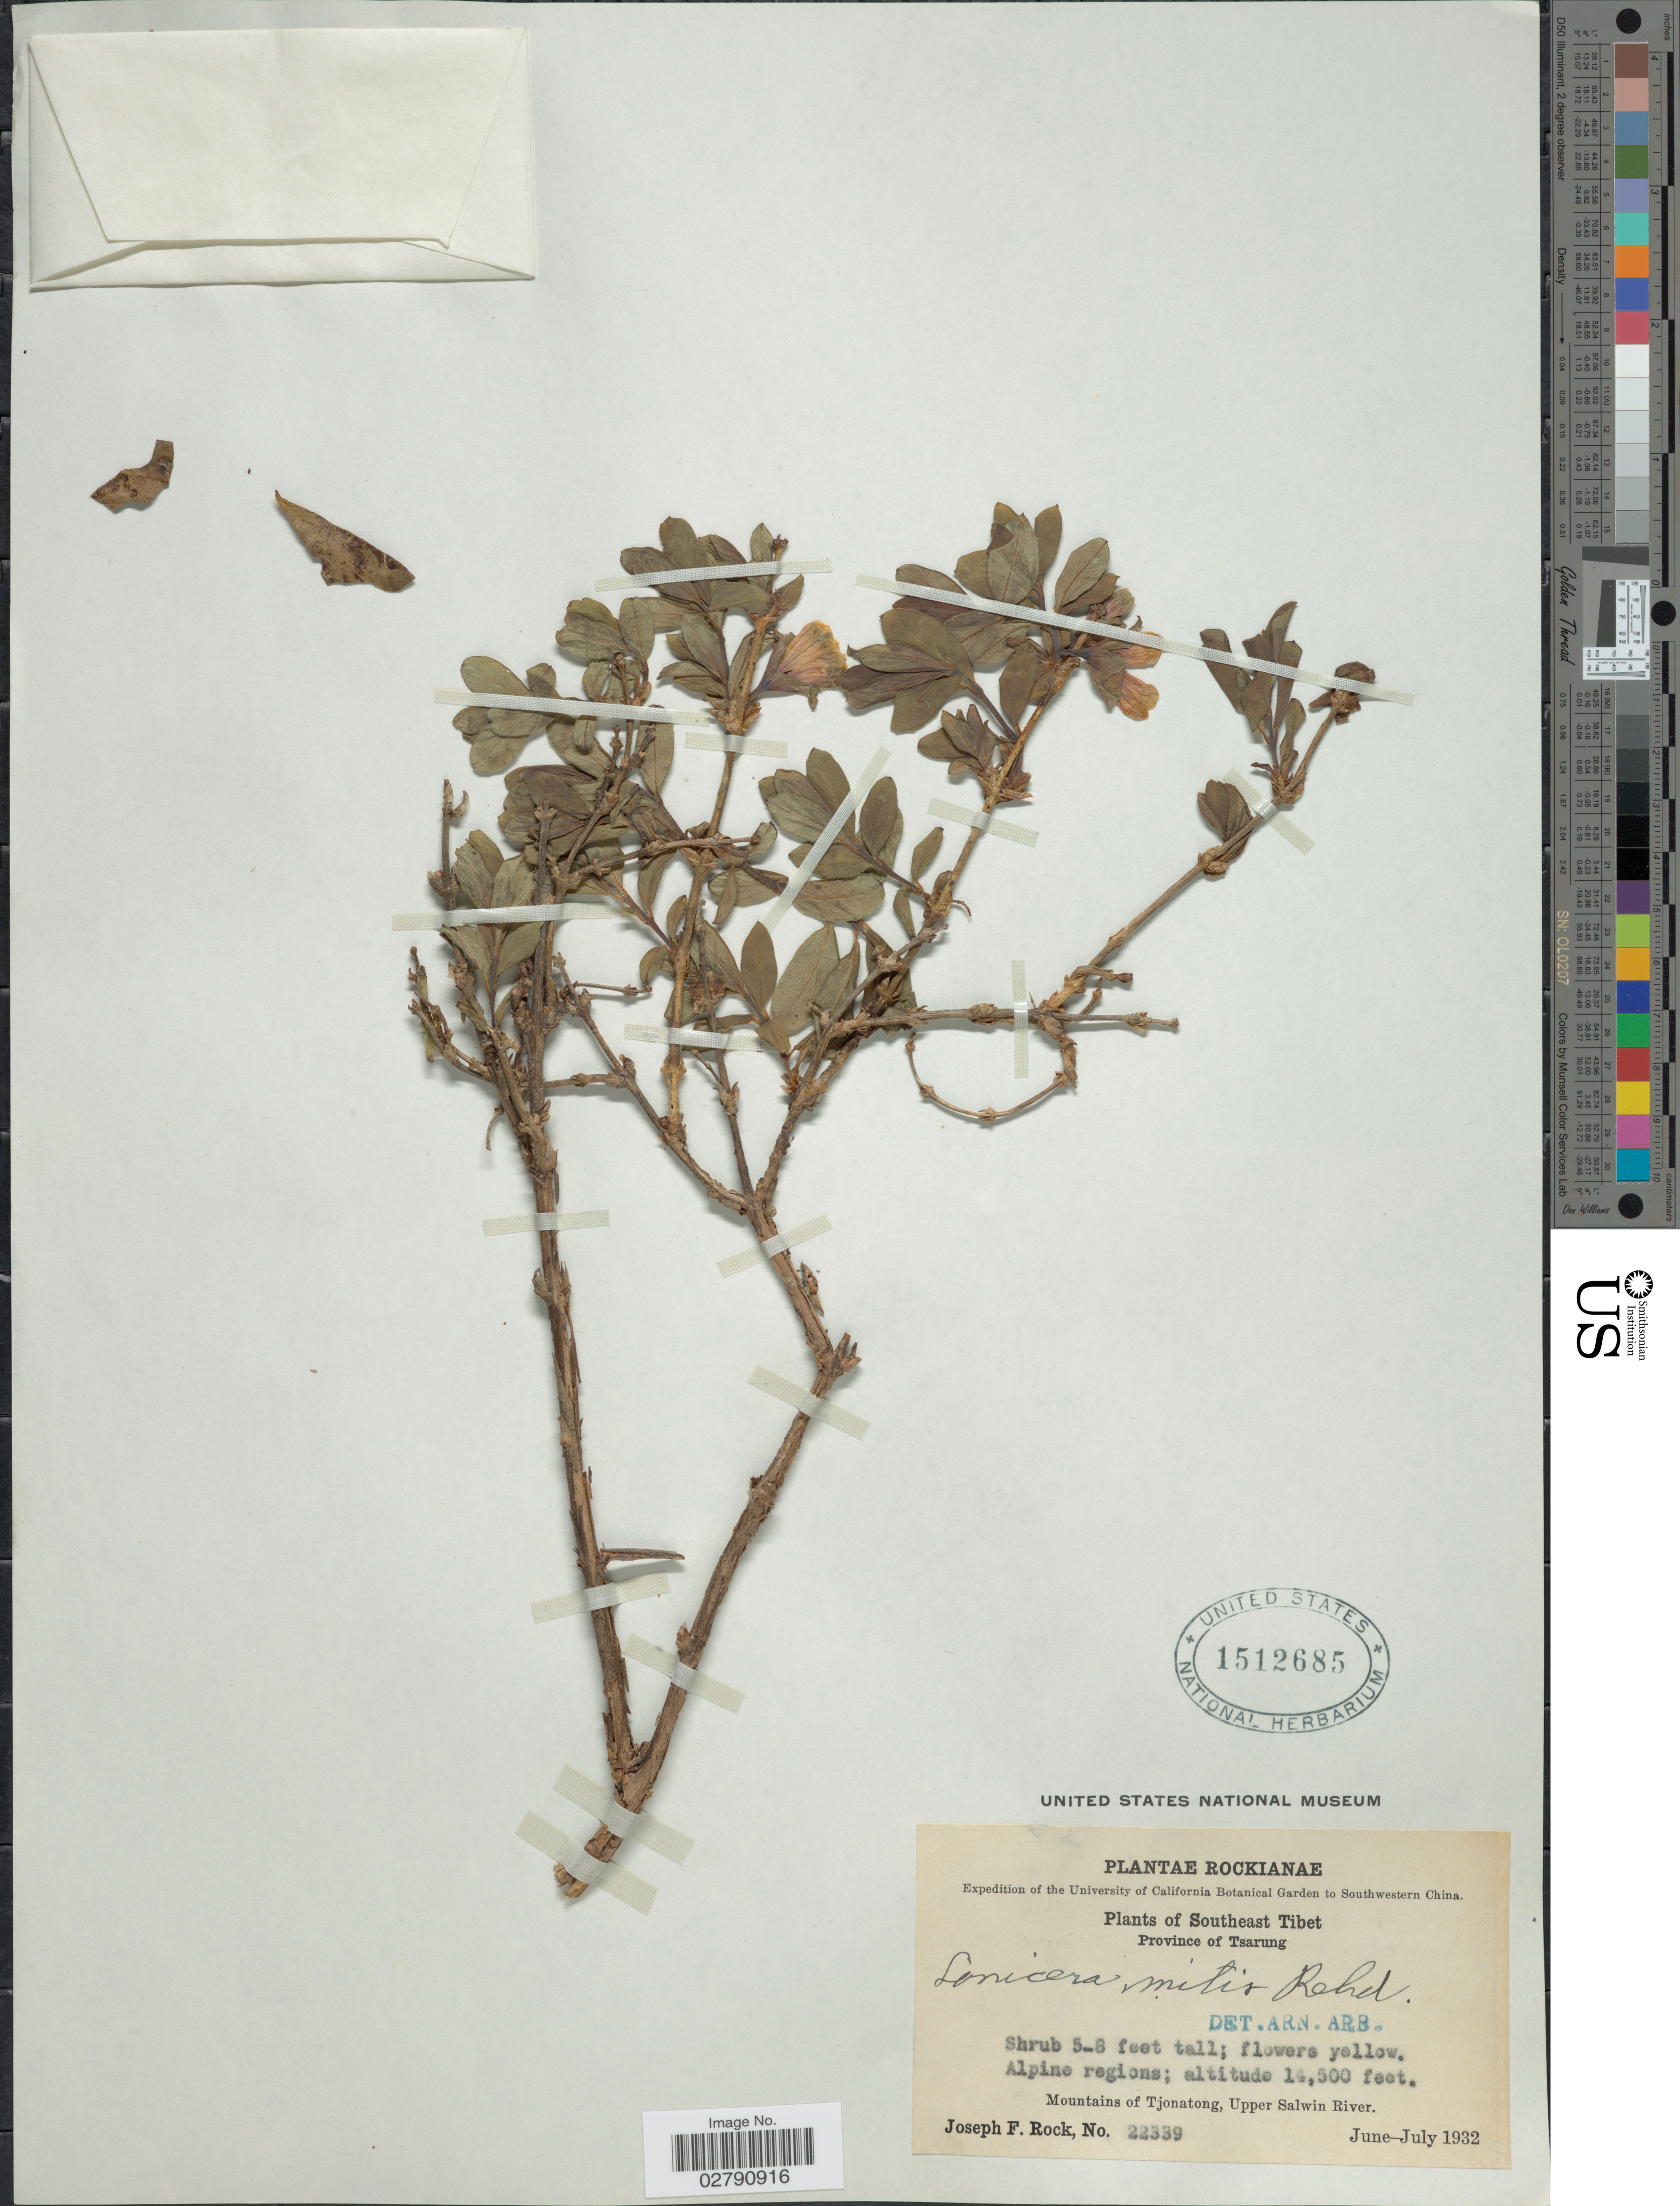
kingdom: Plantae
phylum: Tracheophyta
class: Magnoliopsida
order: Dipsacales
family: Caprifoliaceae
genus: Lonicera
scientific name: Lonicera mitis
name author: Rehder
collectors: J. F. Rock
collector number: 22339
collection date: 1932-06/1932-07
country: China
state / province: Xizang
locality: Southeast Tibet. Province of Tsarung. Mountains of Tjonatong, Upper Salwin River. Alpine regions.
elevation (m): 4420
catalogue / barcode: US 1512685